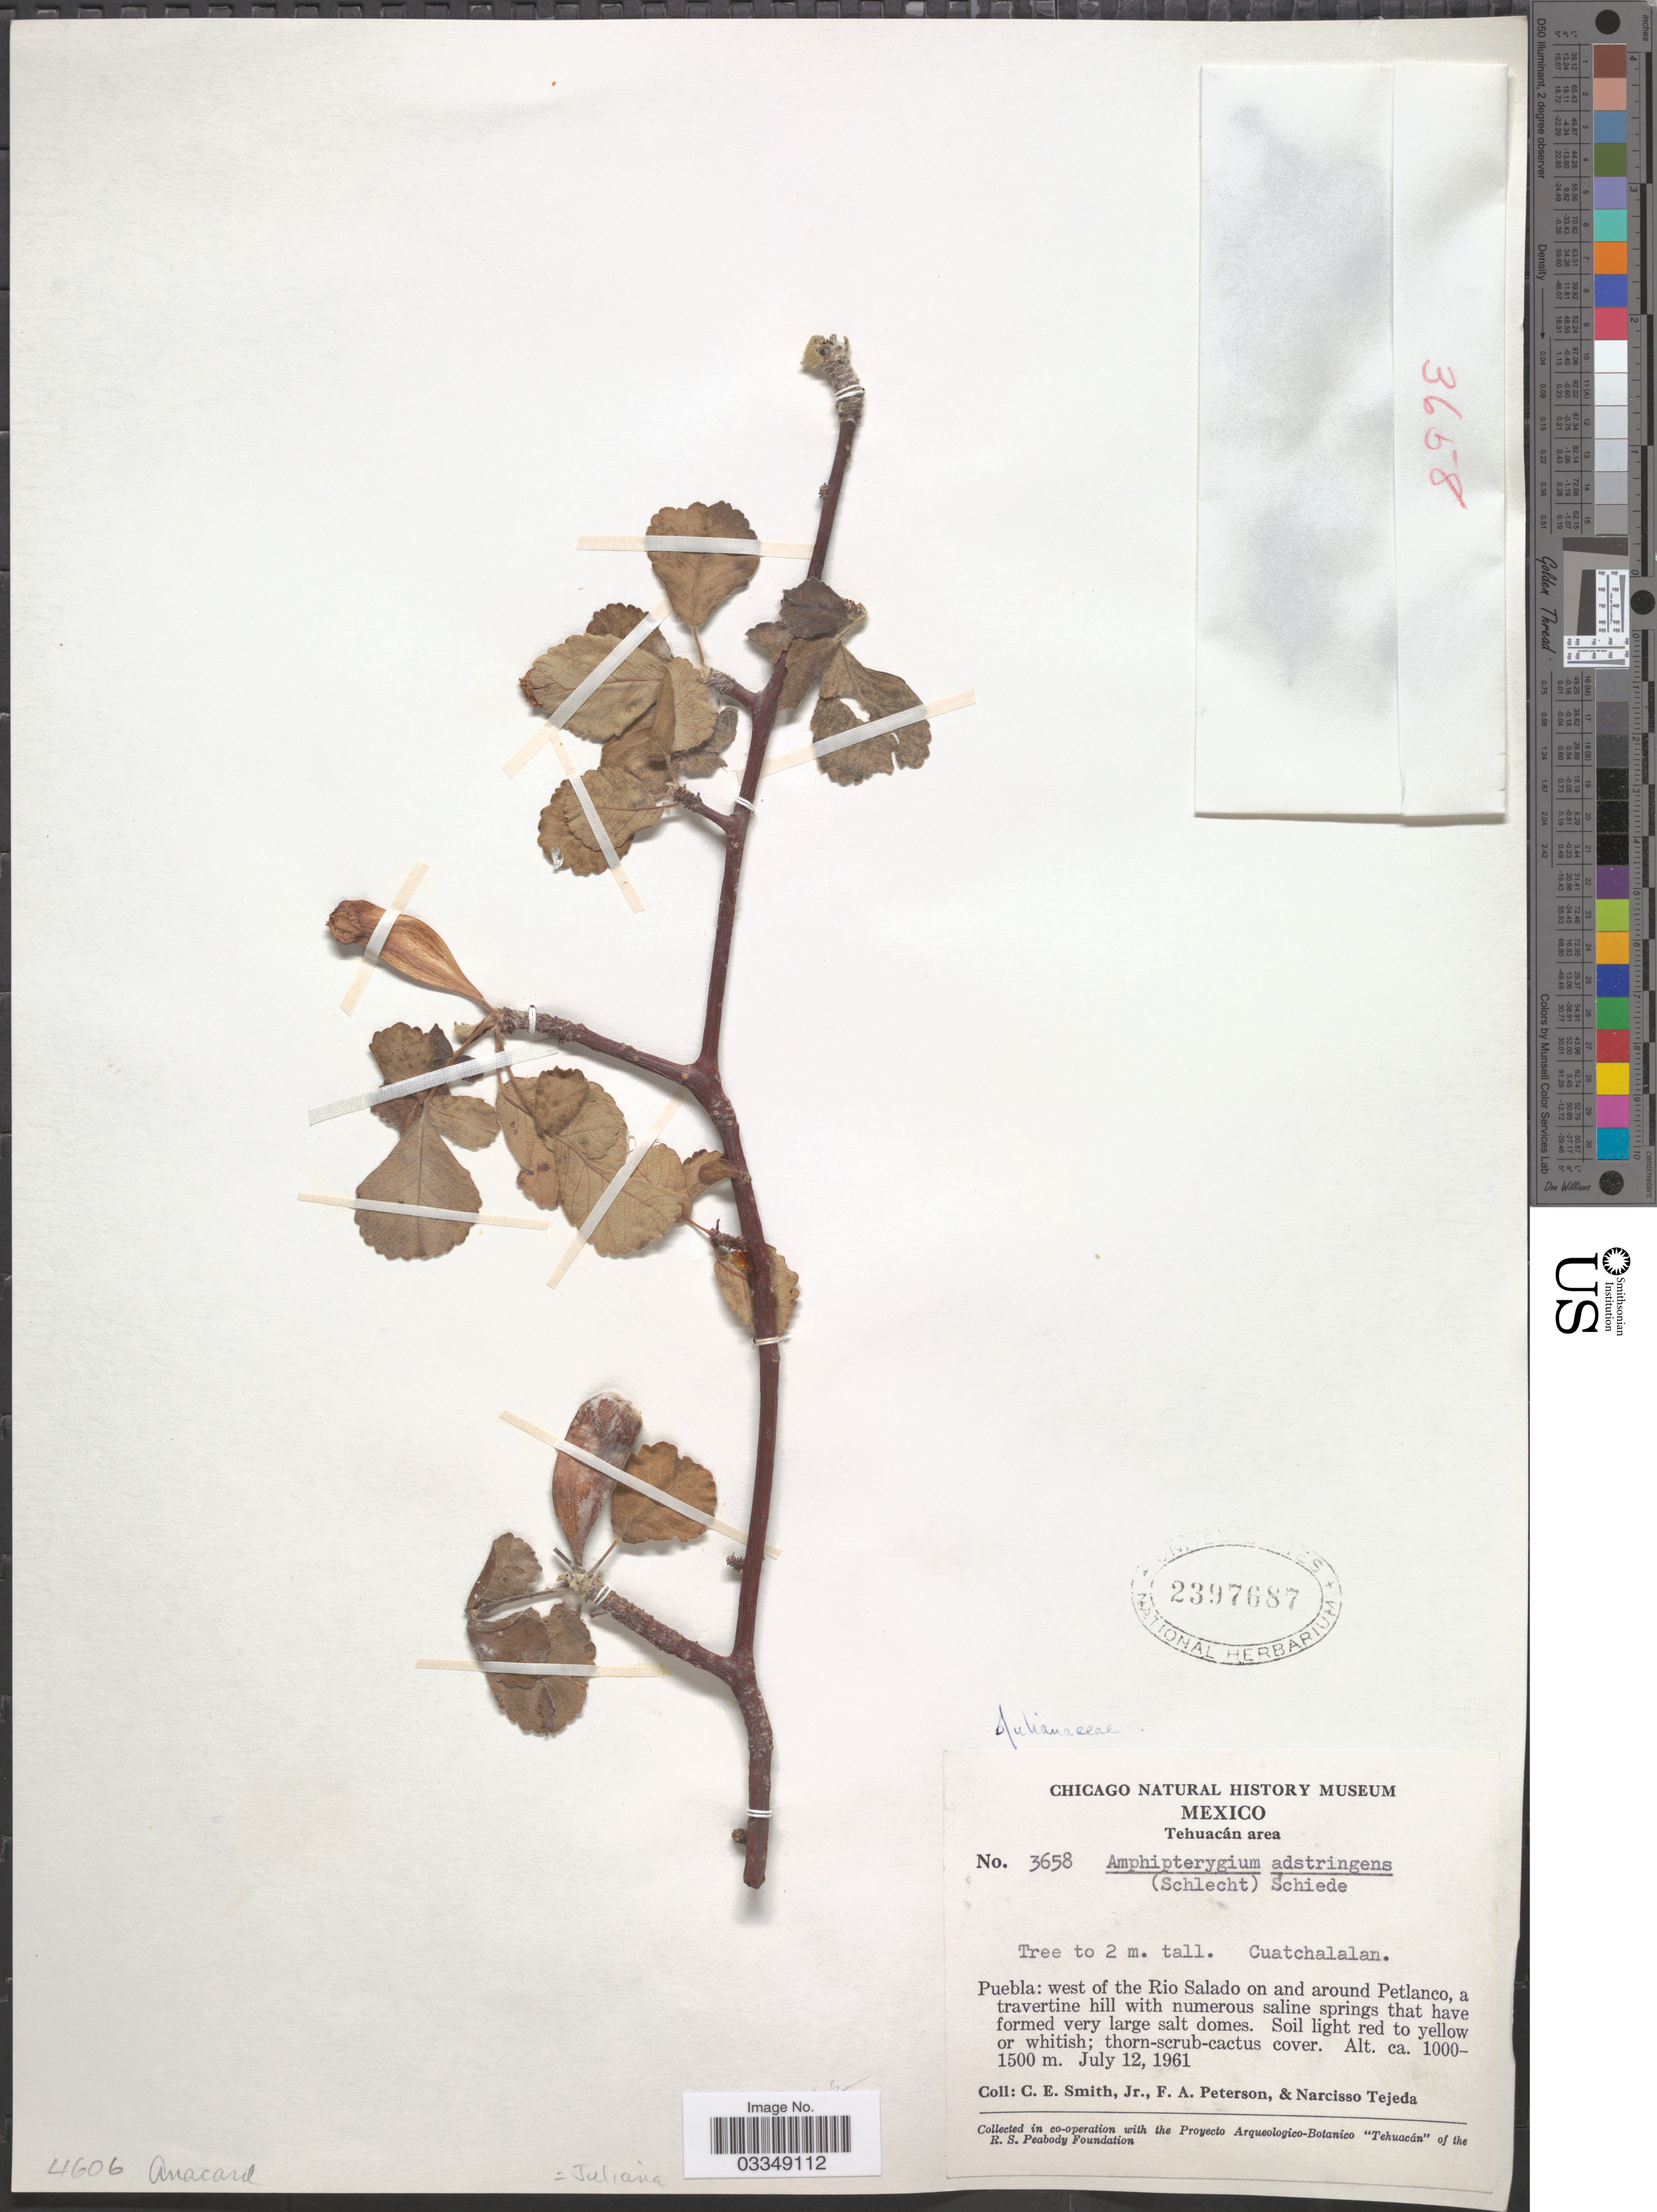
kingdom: Plantae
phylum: Tracheophyta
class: Magnoliopsida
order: Sapindales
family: Anacardiaceae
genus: Amphipterygium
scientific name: Amphipterygium adstringens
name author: (Schltdl.) Schiede ex Standl.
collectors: C. E. Smith Jr., F. A. Peterson & N. Tejeda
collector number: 3658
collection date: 1961-07-12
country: Mexico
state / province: Puebla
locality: Tehuacán area. West of the Rio Salado on and around Petlanco.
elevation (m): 1000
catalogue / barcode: US 2397687